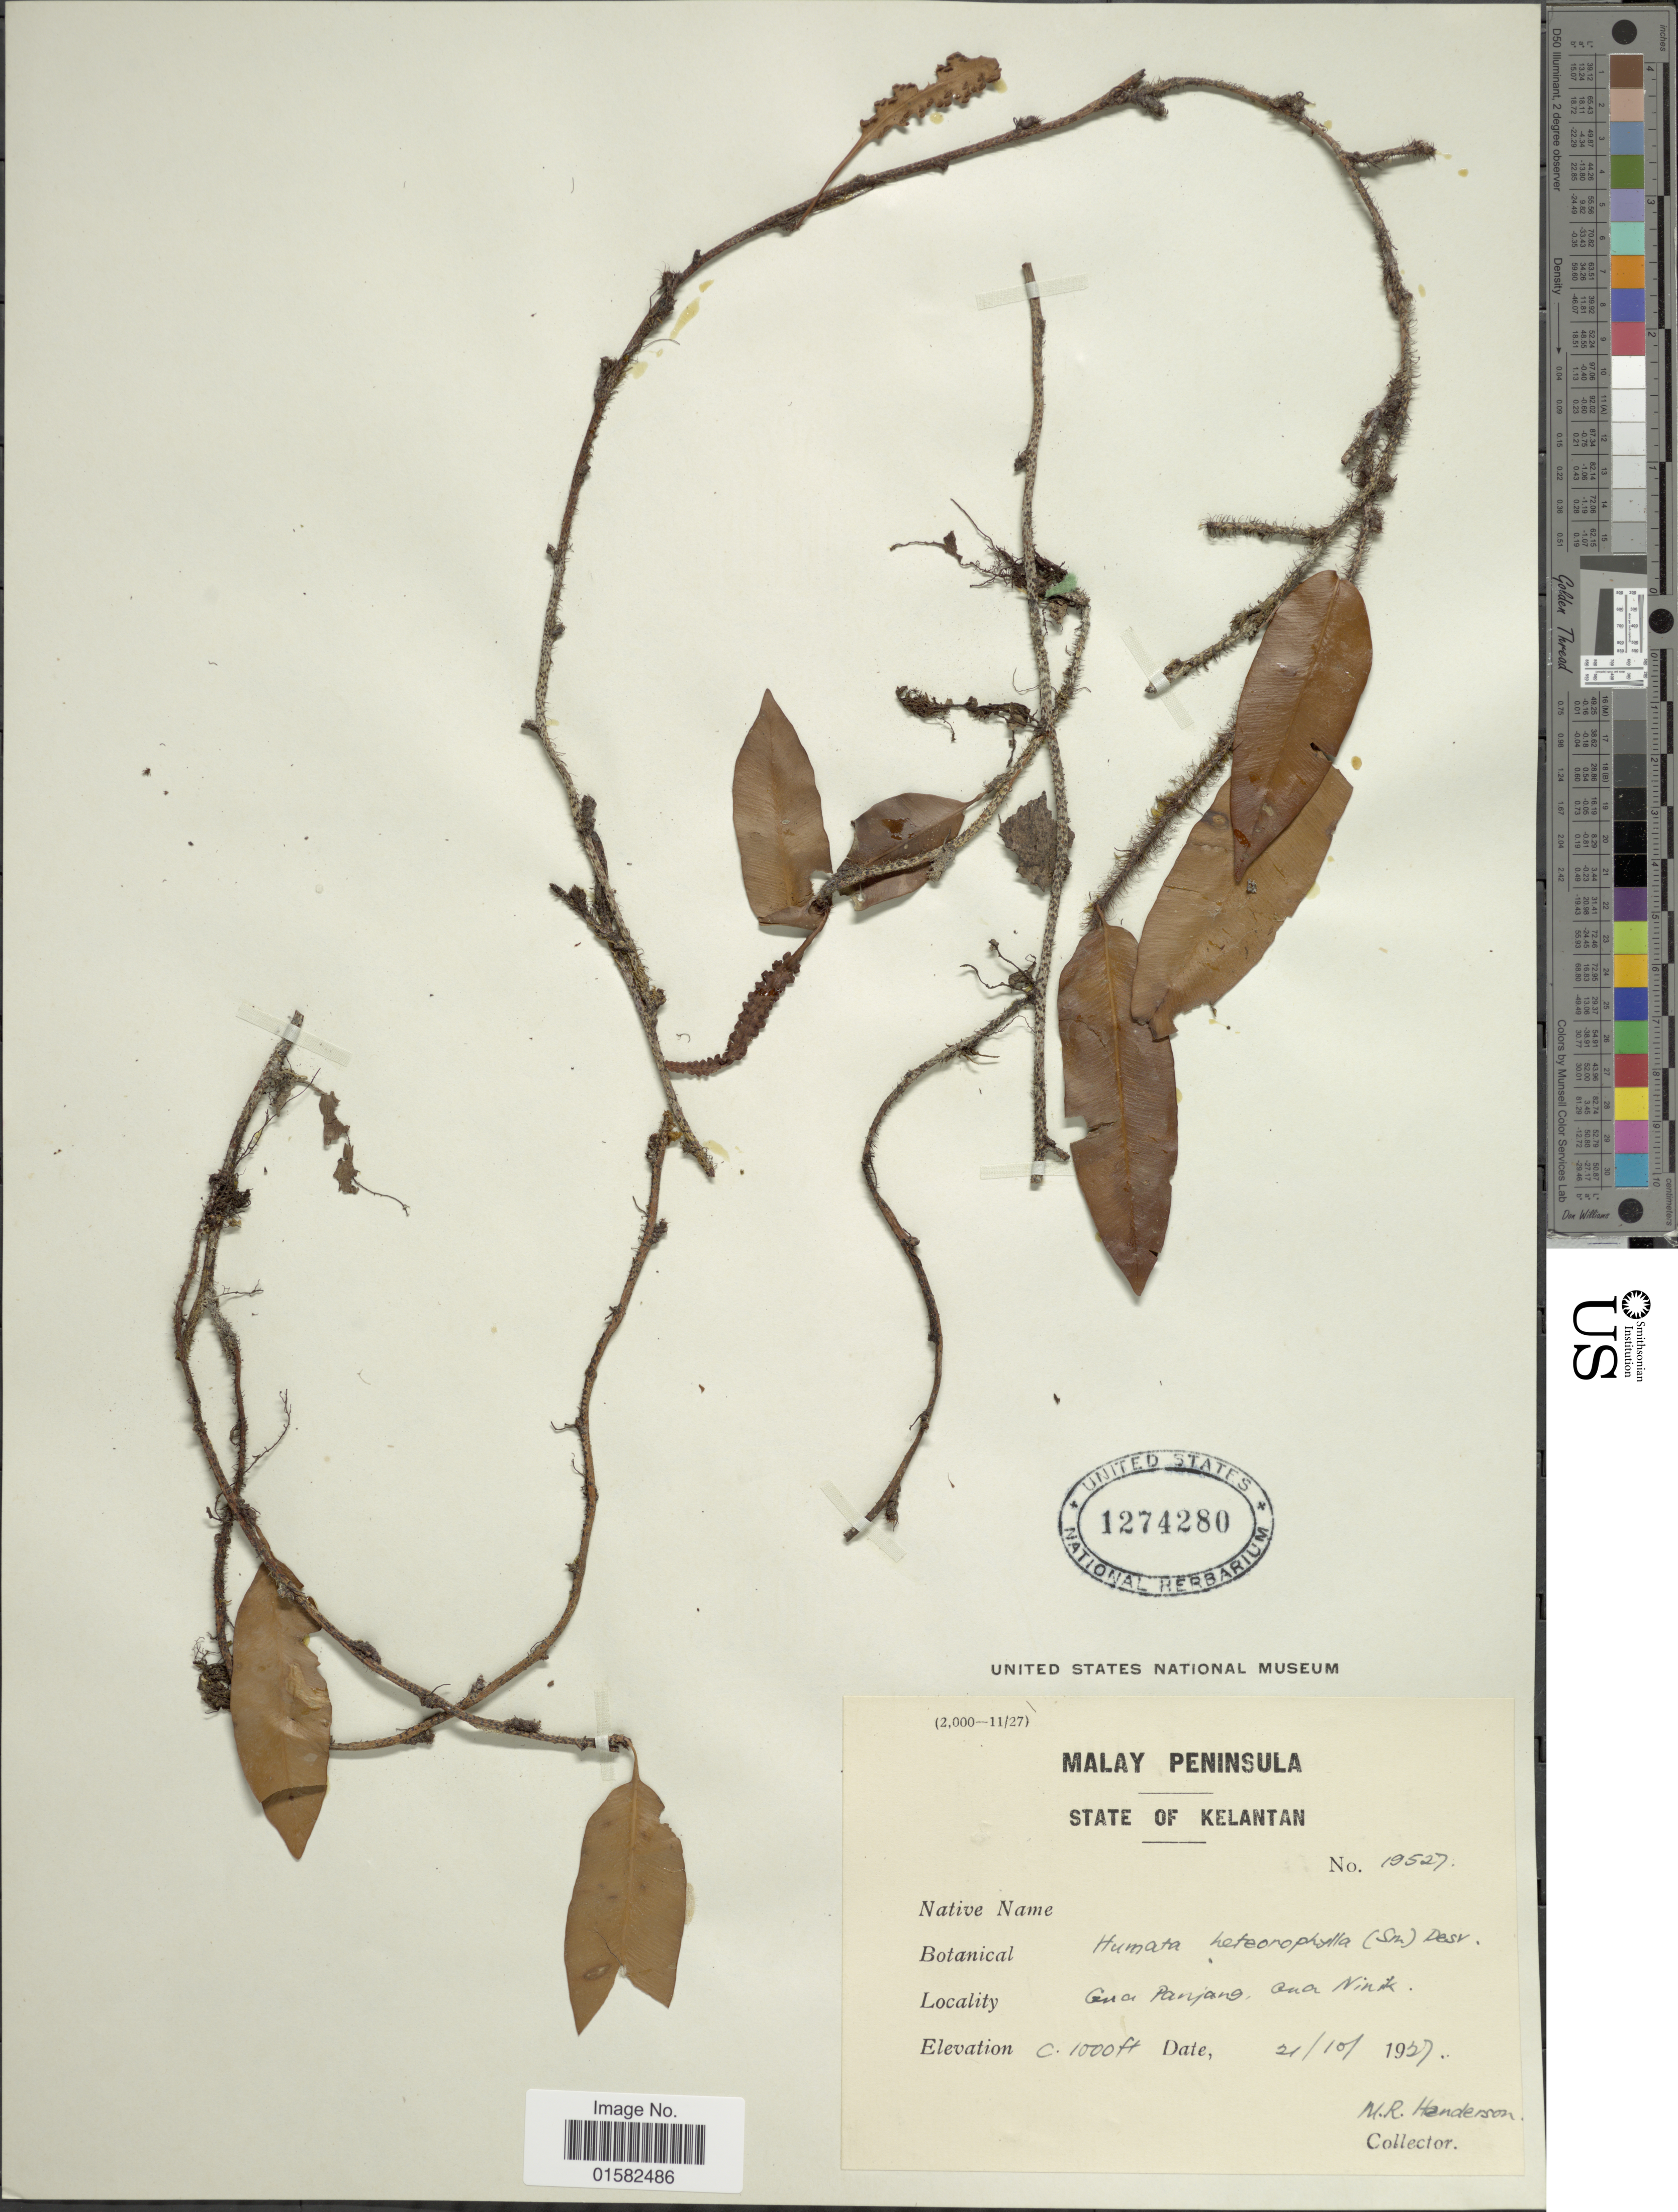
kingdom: Plantae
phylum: Tracheophyta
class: Polypodiopsida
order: Polypodiales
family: Davalliaceae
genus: Humata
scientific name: Humata heterophylla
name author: (Sm.) Desv.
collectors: M. Henderson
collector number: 19527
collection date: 1937-10-21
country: Malaysia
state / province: Kelantan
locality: Malay Peninsula, State of Kelantan Gua Panjang, Ana Nink [interpreted]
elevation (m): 305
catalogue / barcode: US 1274280